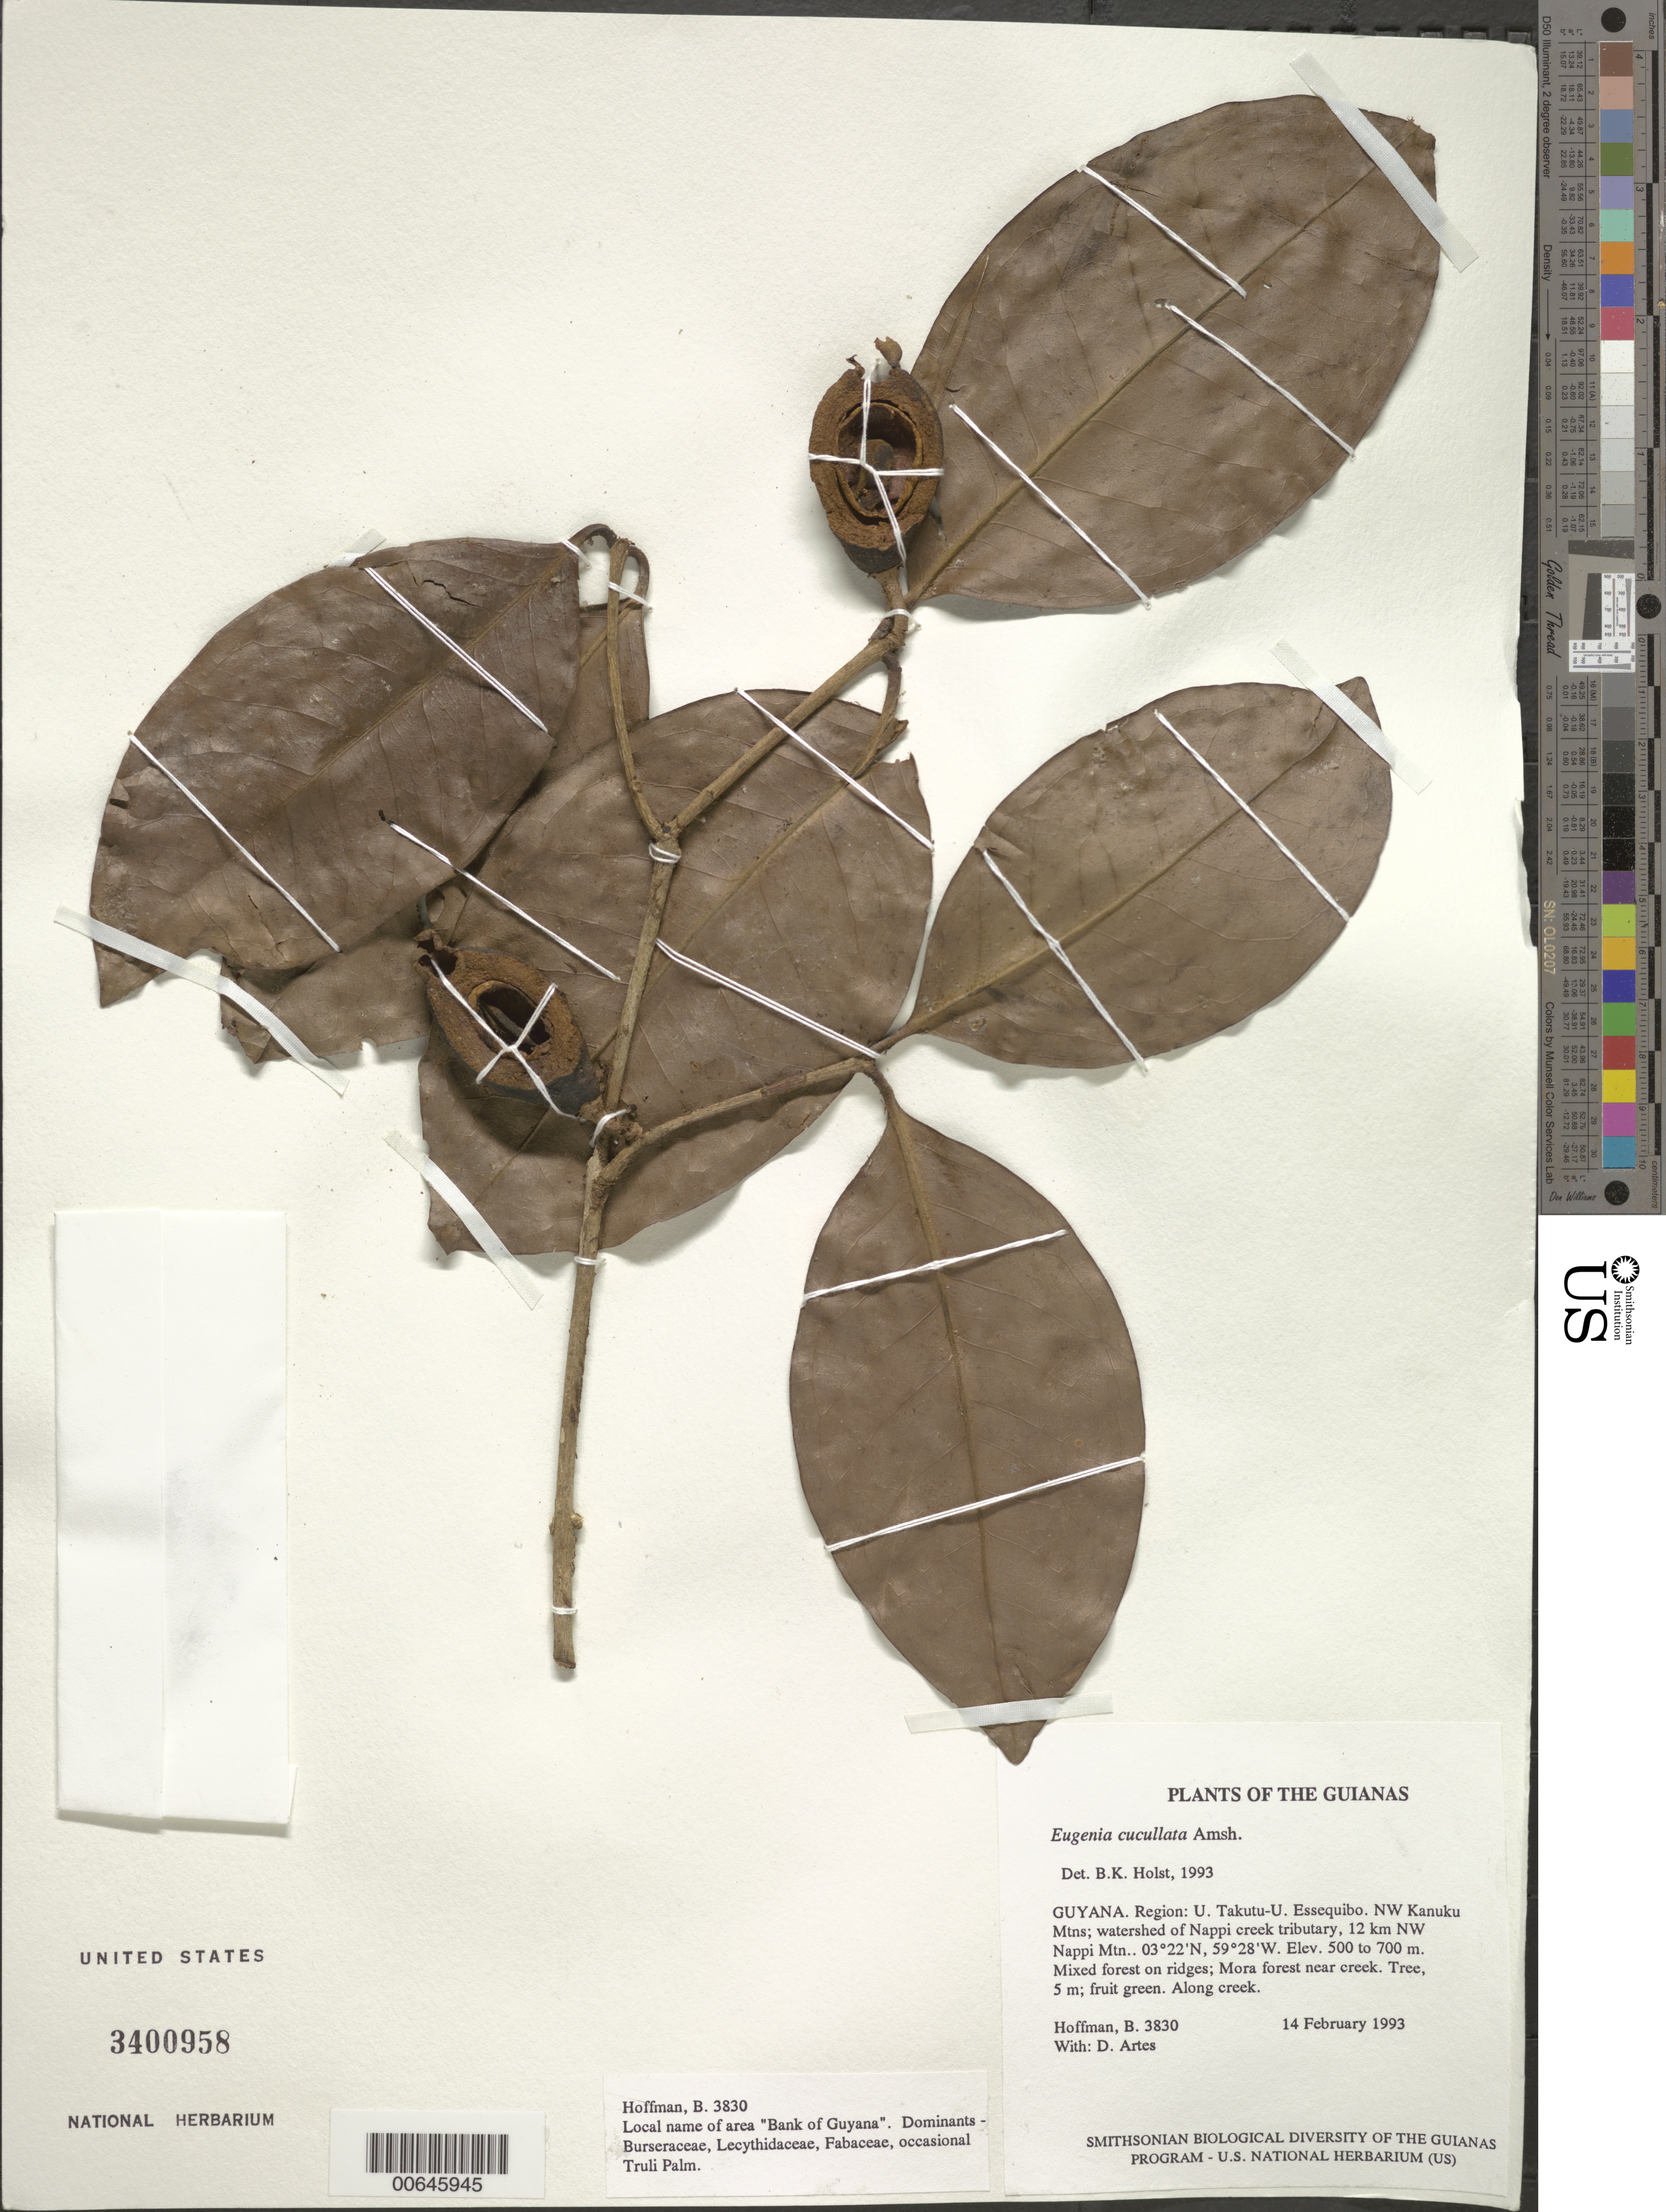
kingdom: Plantae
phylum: Tracheophyta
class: Magnoliopsida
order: Myrtales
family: Myrtaceae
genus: Eugenia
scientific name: Eugenia cupulata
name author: Amshoff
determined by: Holst, Bruce K.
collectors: B. Hoffman & D. Artes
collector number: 3830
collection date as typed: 14 February 1993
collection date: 1993-02-14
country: Guyana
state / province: U. Takutu-U. Essequibo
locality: NW Kanuku Mountains; watershed of Nappi creek tributary, 12 km NE of Nappi Mountain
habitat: Mixed forest on ridges; Mora forest near creek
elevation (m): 500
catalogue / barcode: US 3400958